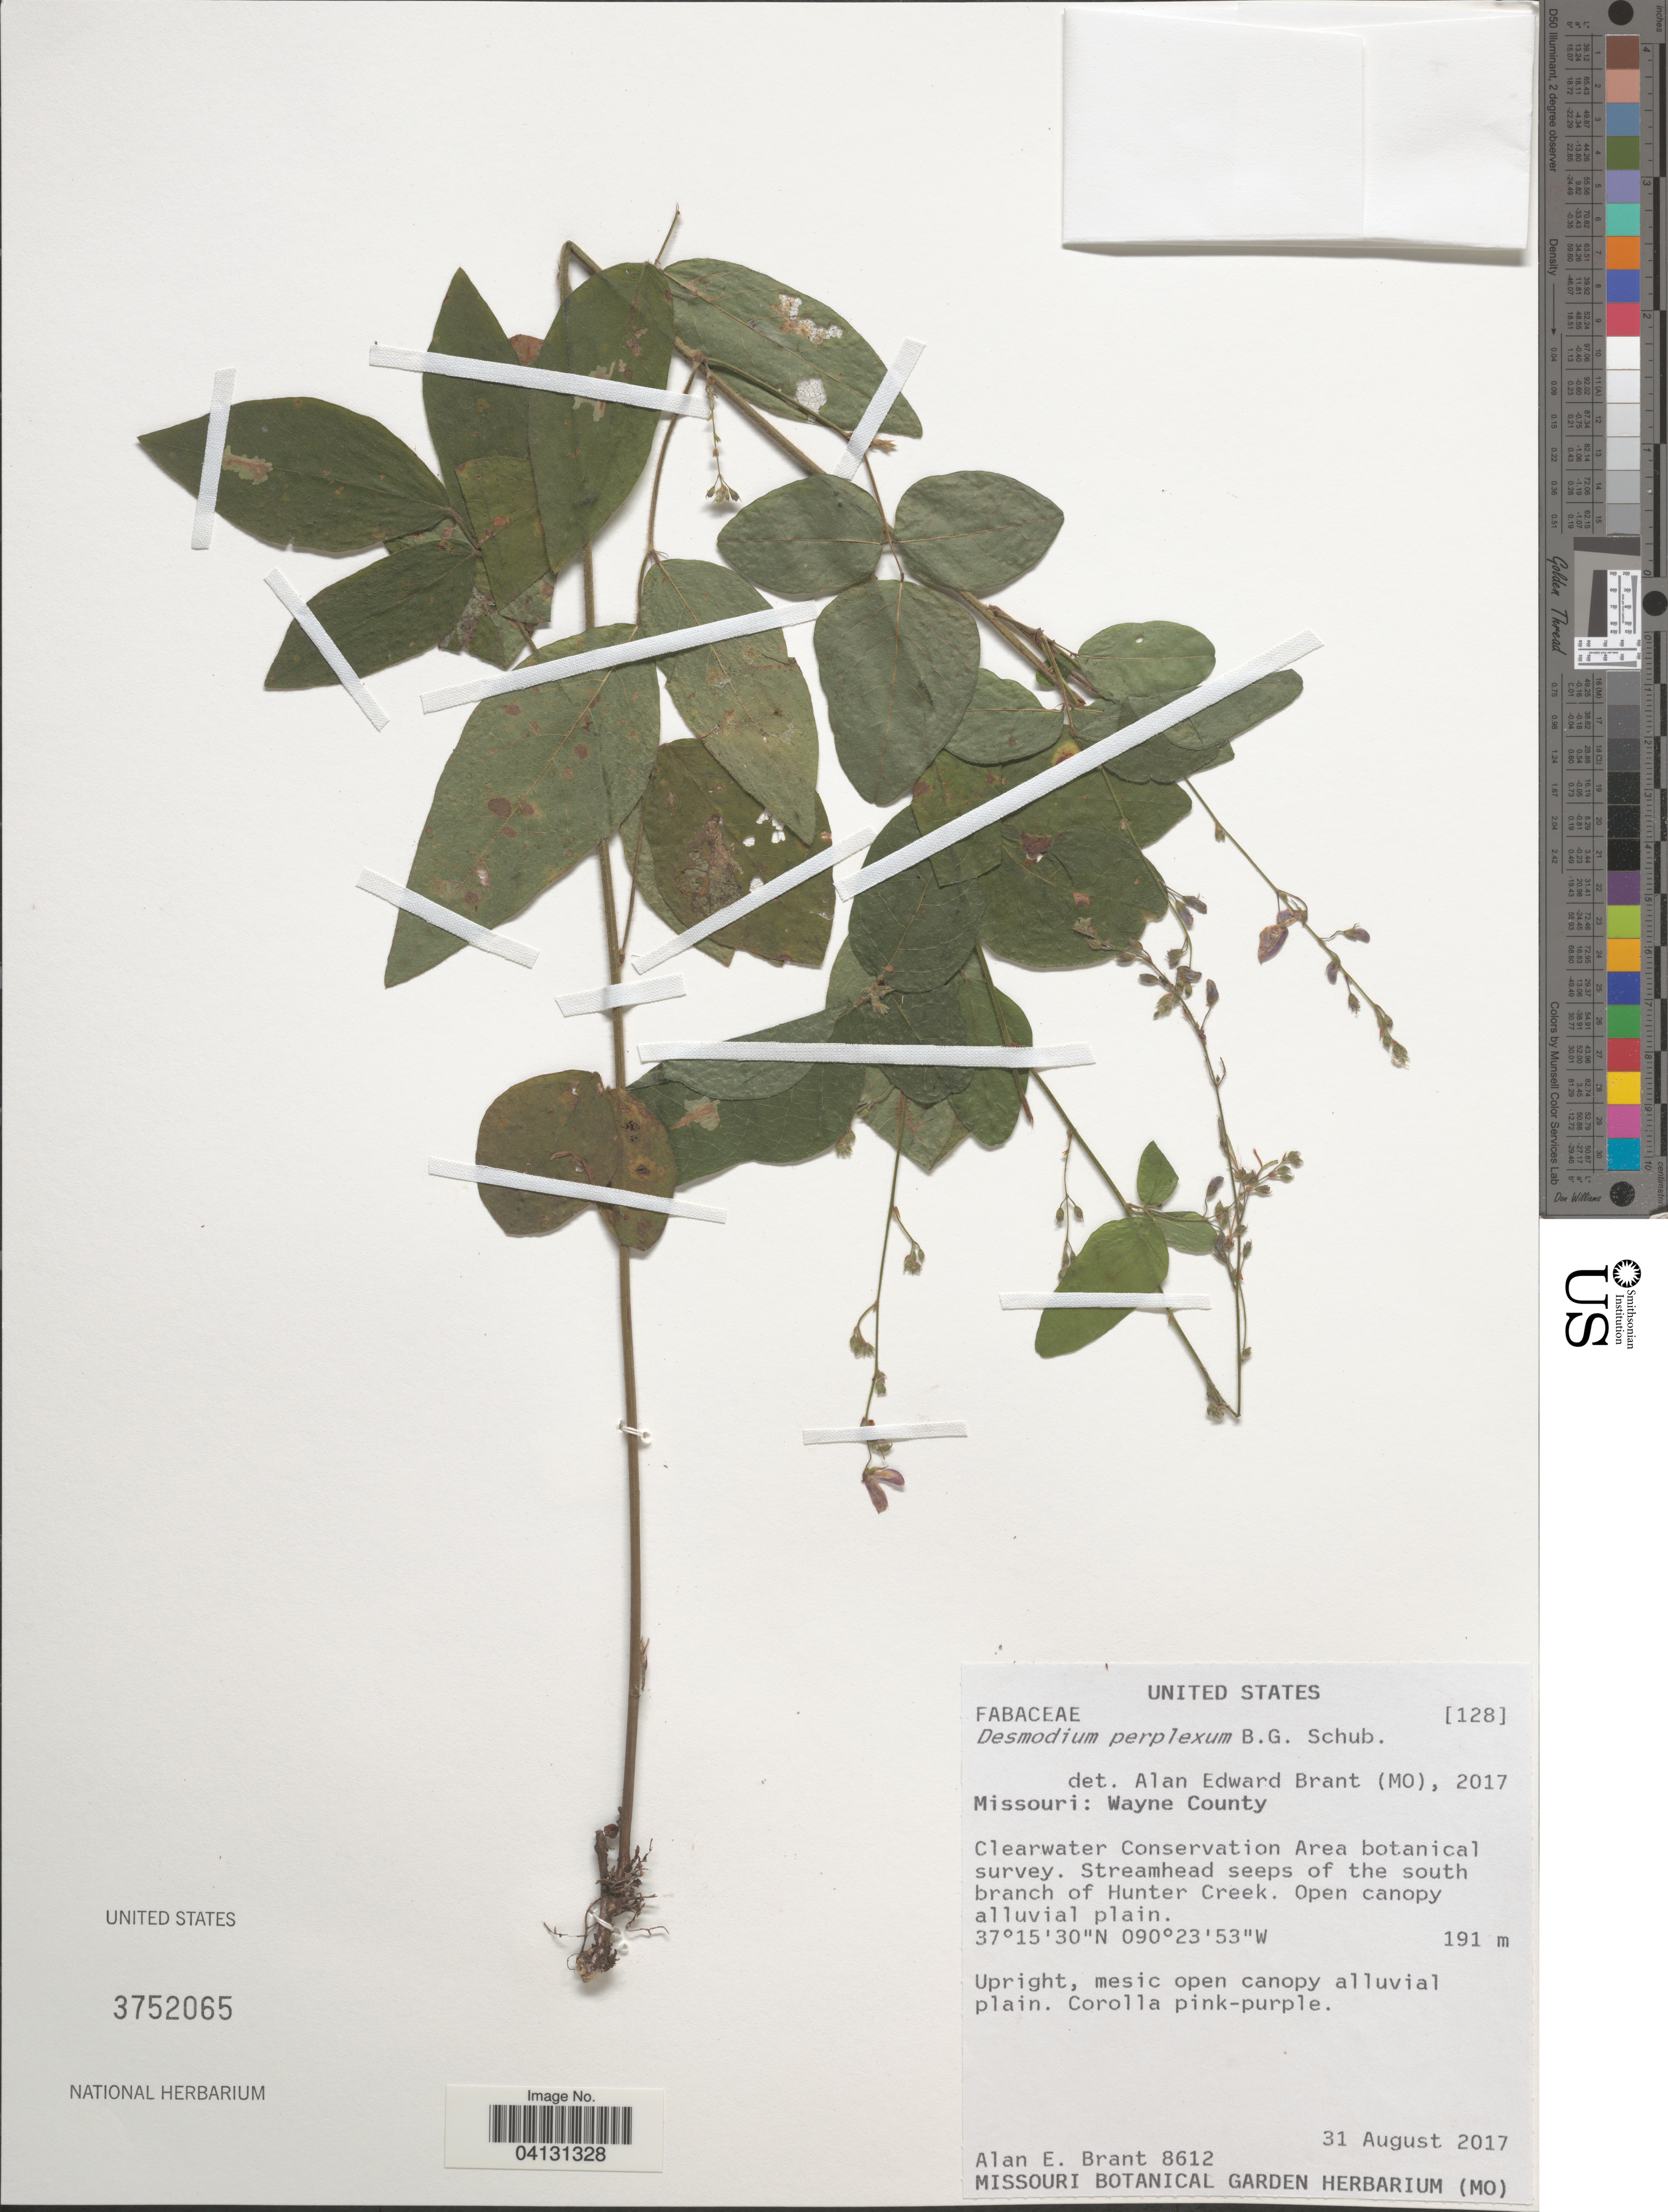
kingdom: Plantae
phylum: Tracheophyta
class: Magnoliopsida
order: Fabales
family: Fabaceae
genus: Desmodium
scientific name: Desmodium perplexum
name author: B.G. Schub.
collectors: A. Brant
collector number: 8612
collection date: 2017-08-31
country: United States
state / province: Missouri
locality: Wayne County. Clearwater Conservation Area botanical survey. South branch of Hunter Creek.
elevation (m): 191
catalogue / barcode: US 3752065